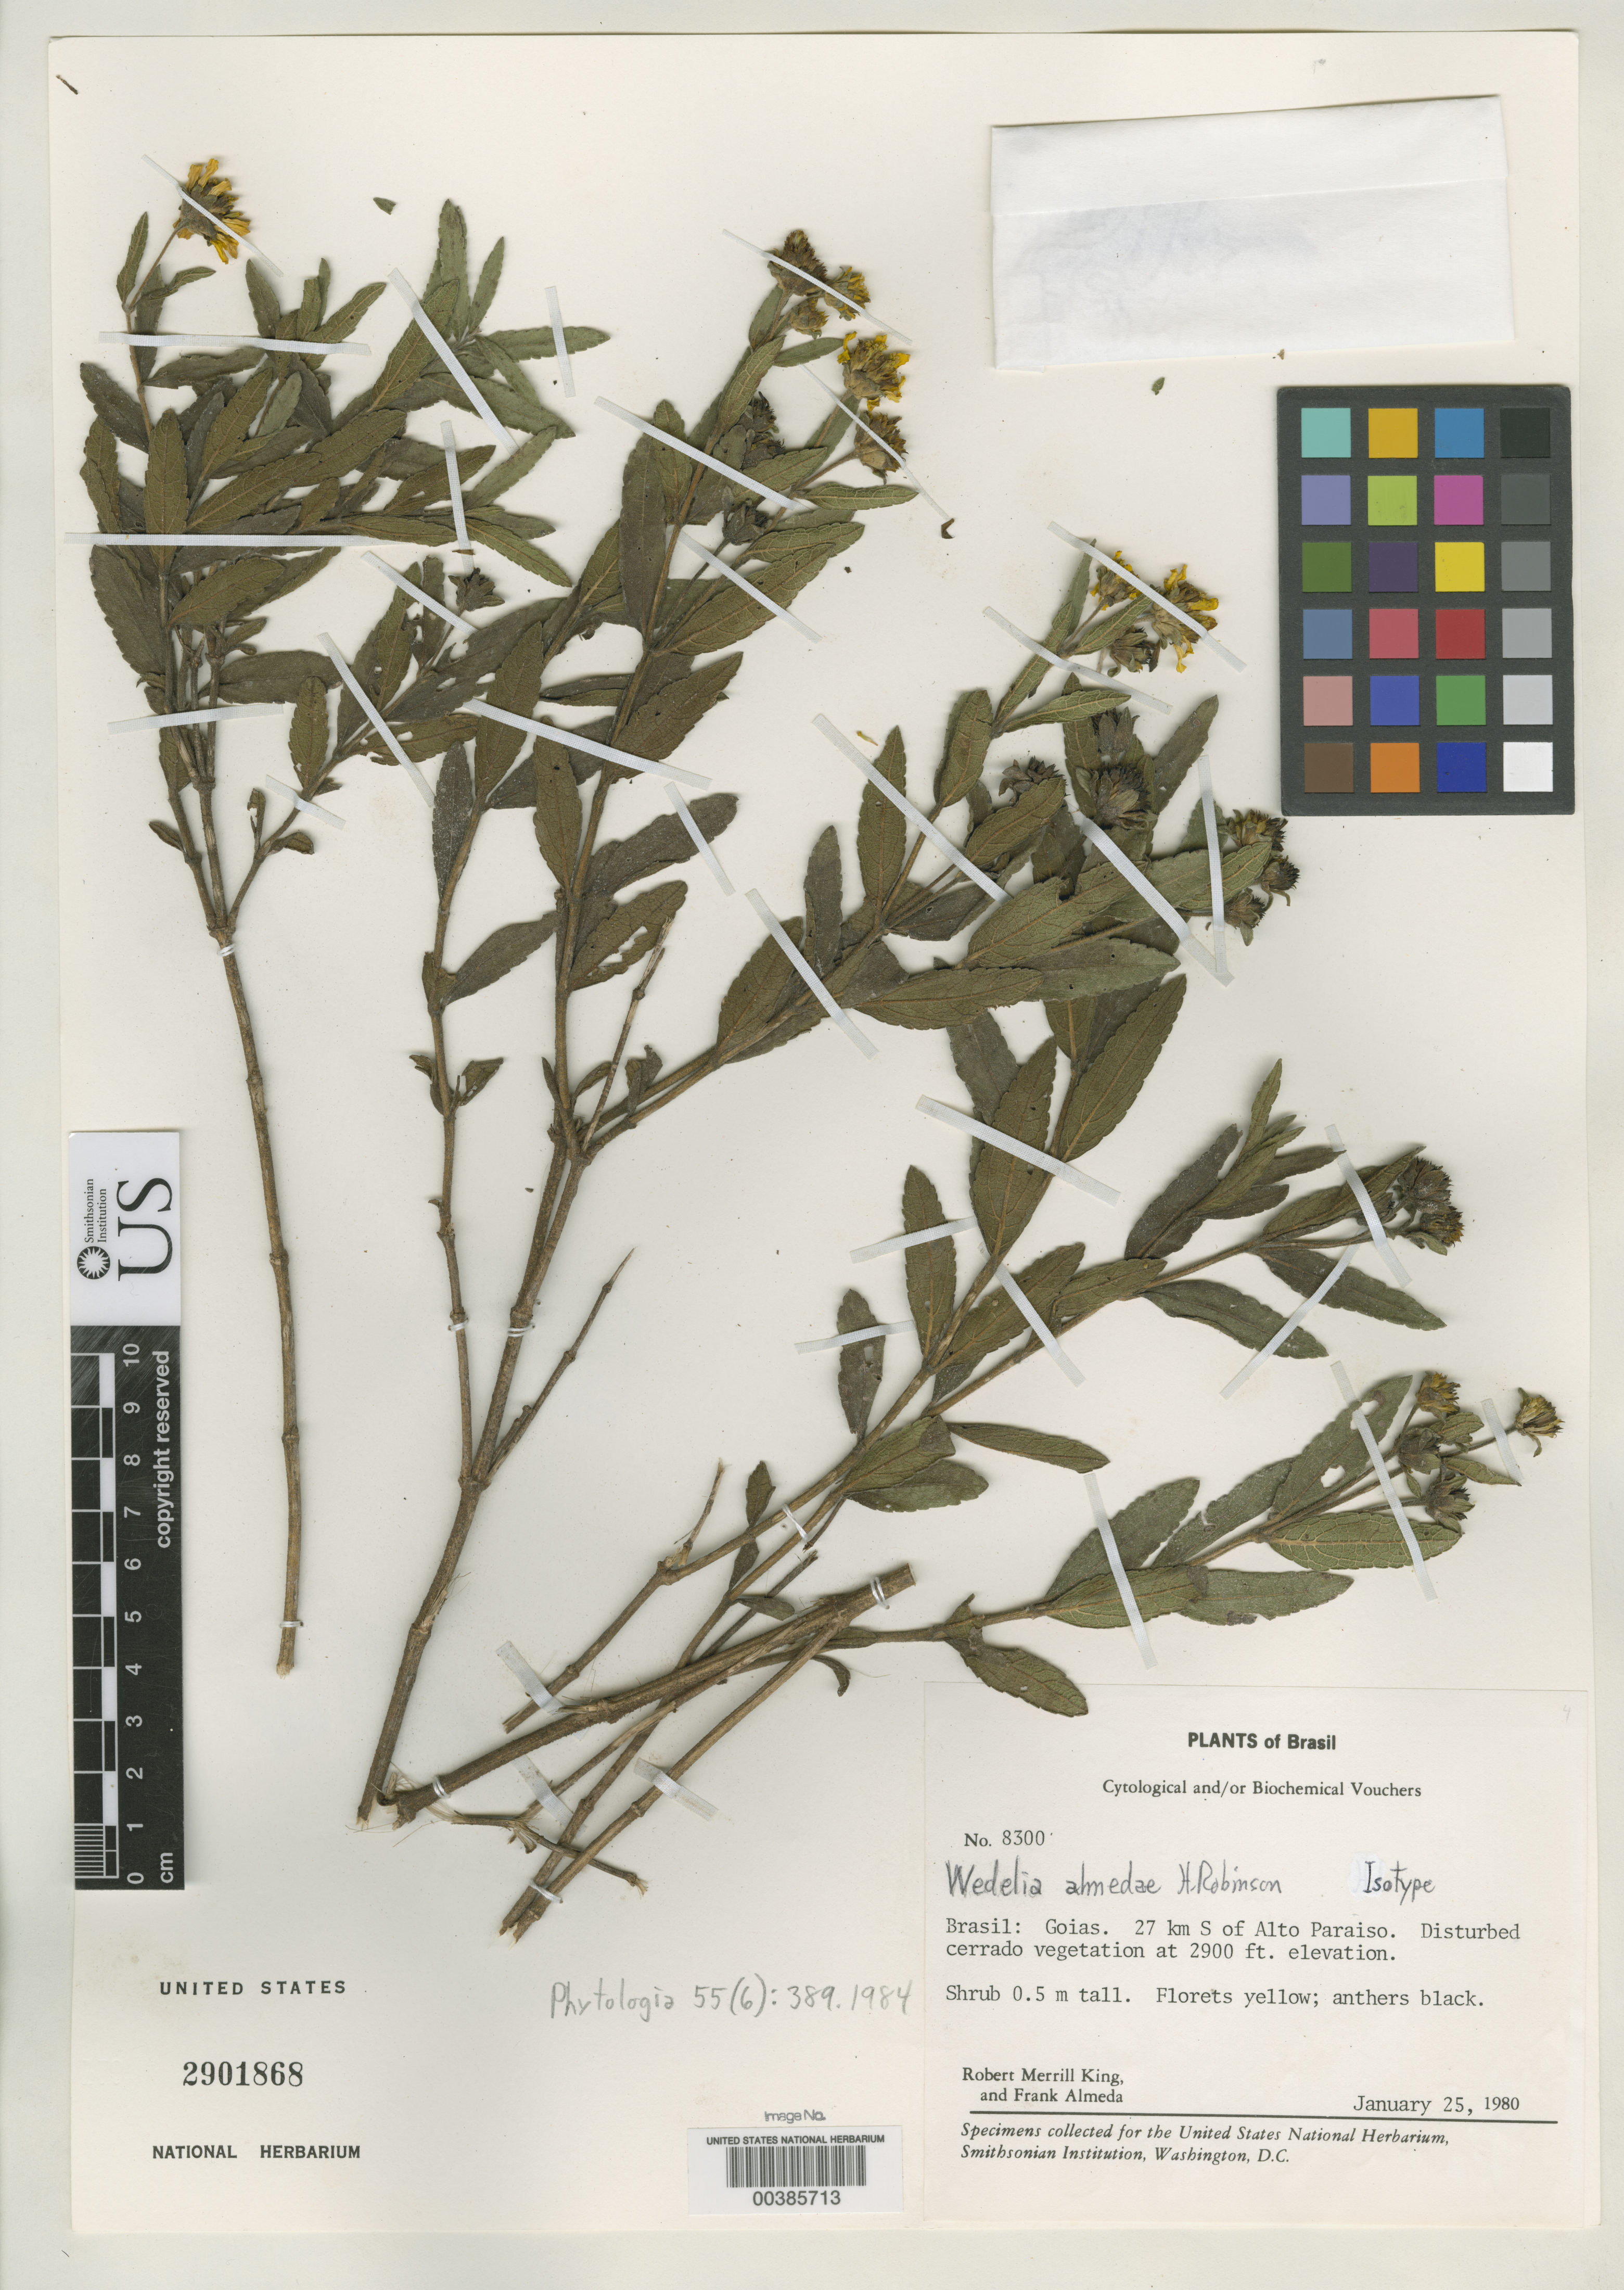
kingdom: Plantae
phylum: Tracheophyta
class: Magnoliopsida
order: Asterales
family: Asteraceae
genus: Wedelia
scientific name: Wedelia almedae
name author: H. Rob.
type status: Isotype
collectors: R. M. King & F. Almeda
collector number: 8300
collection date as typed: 25 Jan 1980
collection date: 1980-01-25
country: Brazil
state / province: Goiás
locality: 27 km S of Alto Paraiso.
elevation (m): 884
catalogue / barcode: US 2901868